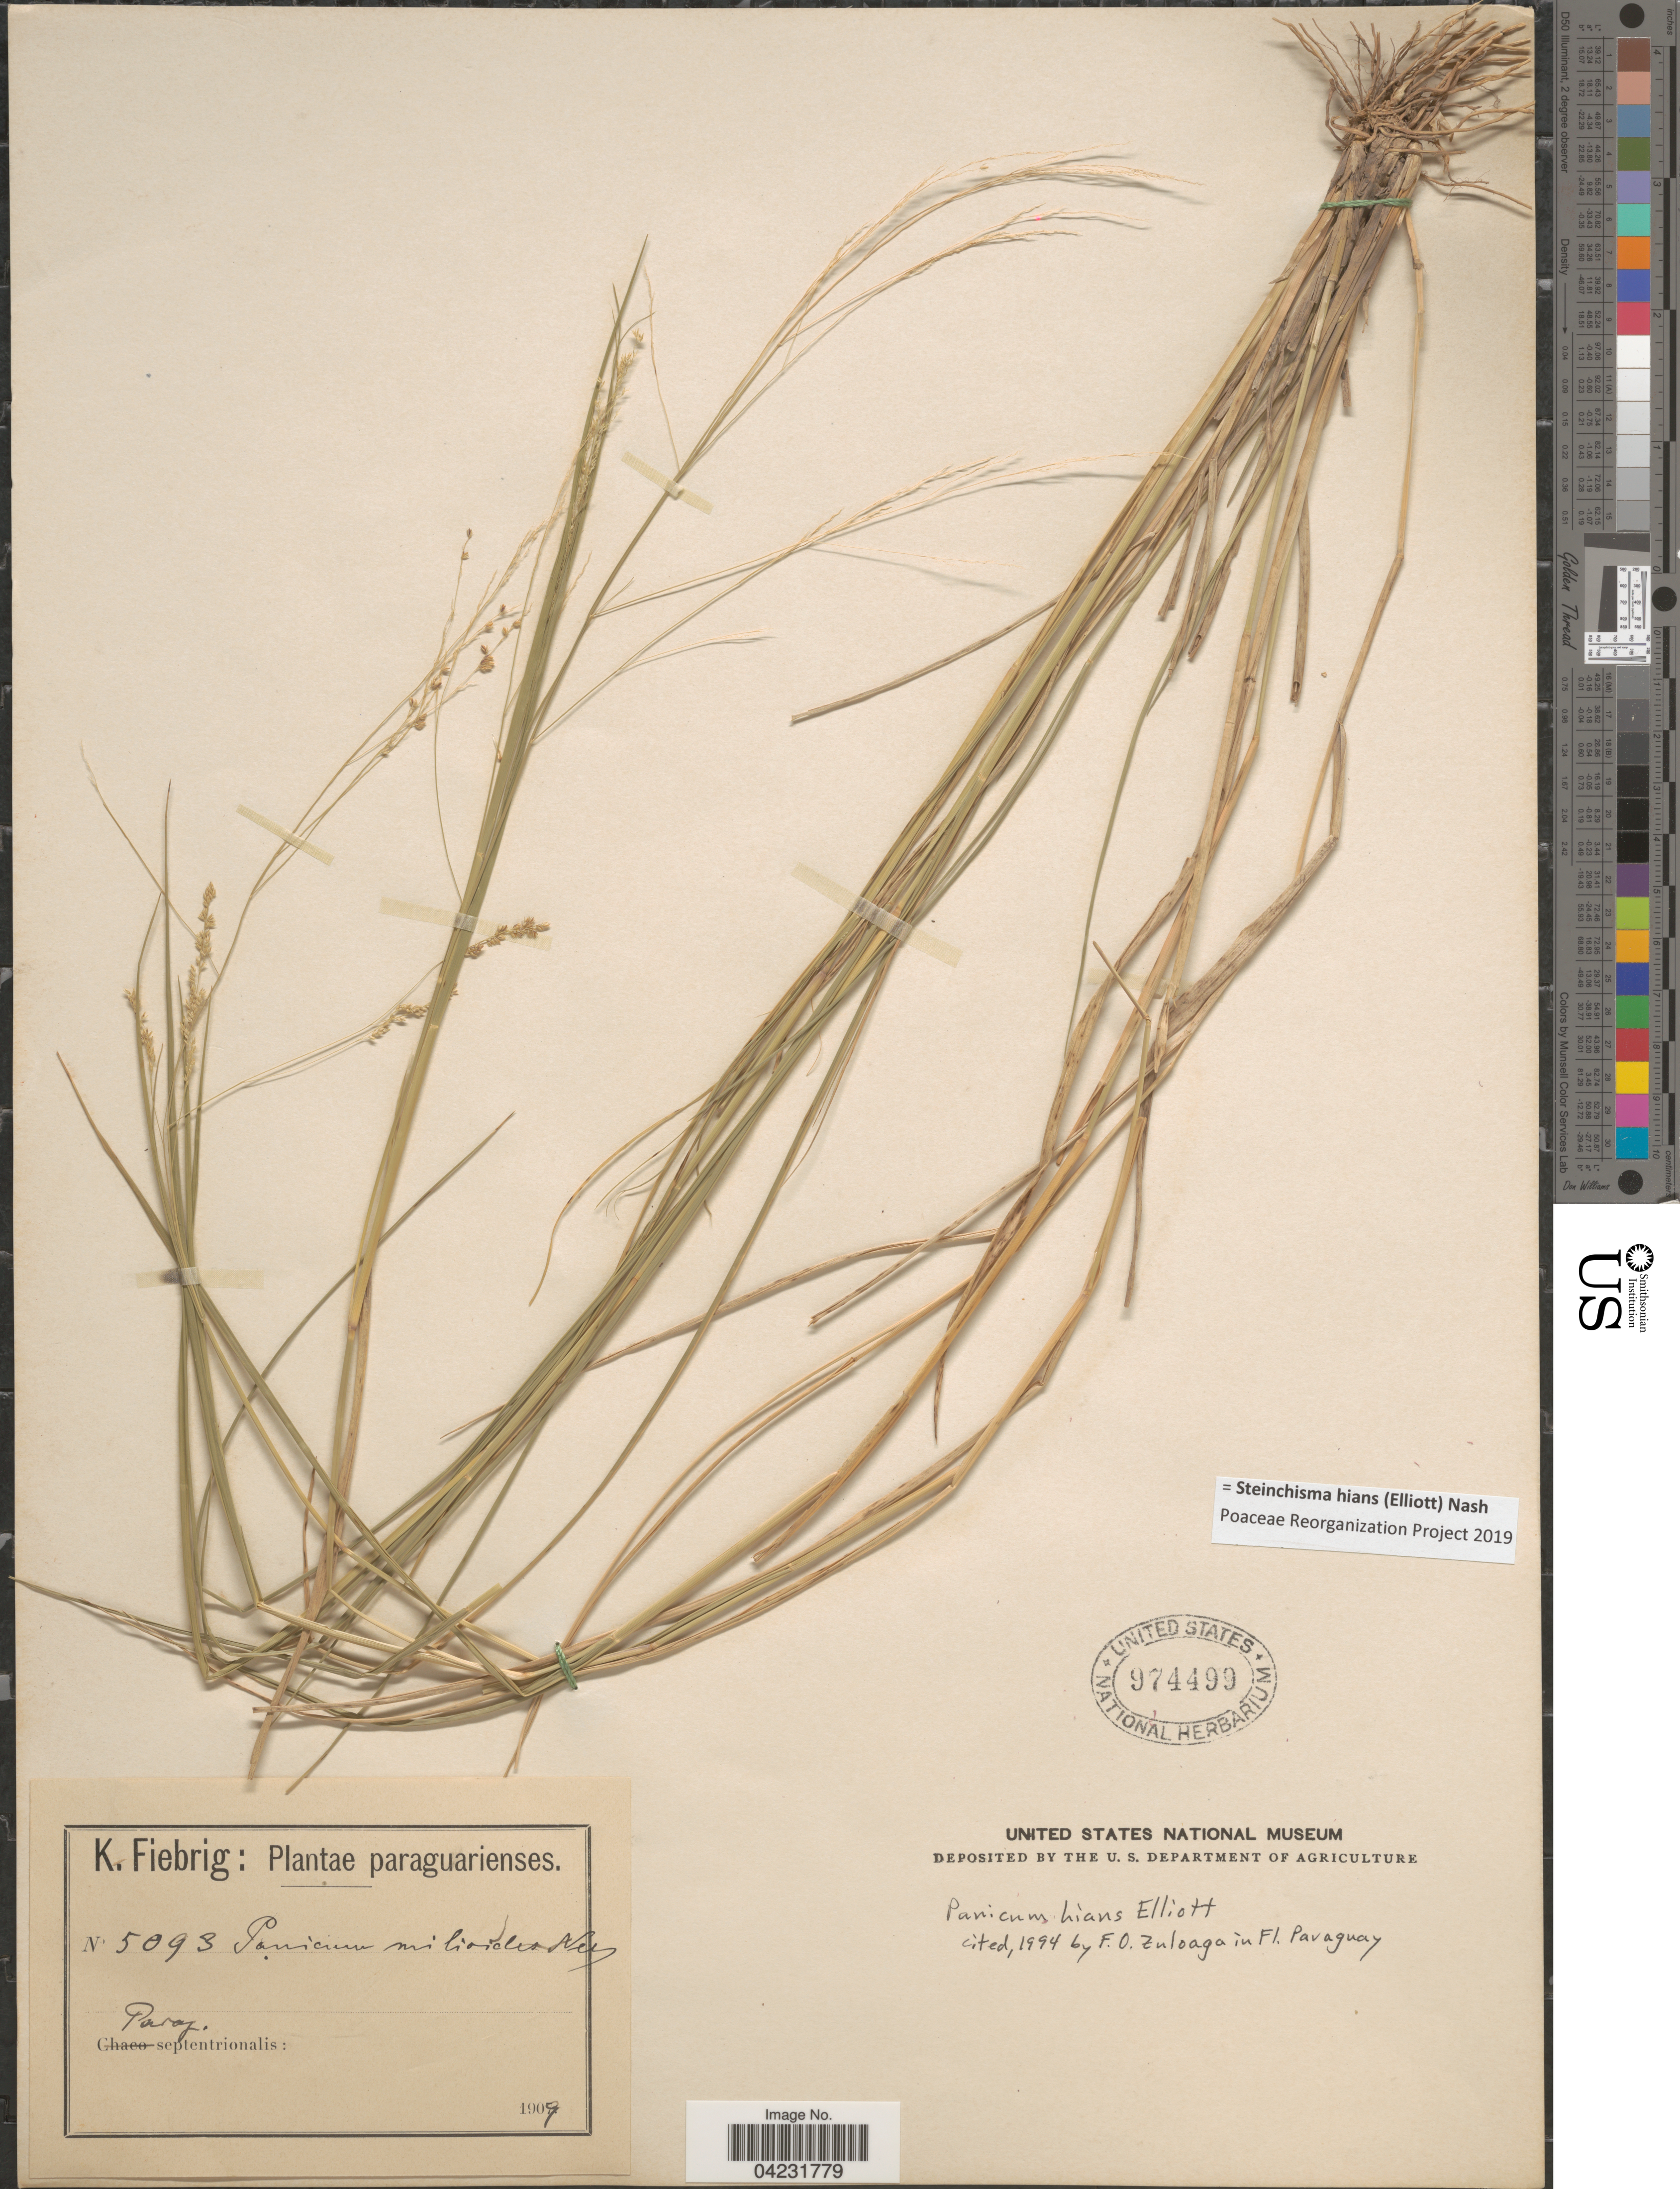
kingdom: Plantae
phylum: Tracheophyta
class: Liliopsida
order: Poales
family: Poaceae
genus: Steinchisma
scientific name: Steinchisma hians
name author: (Elliott) Nash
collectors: K. Fiebrig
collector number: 5093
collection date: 1909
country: Paraguay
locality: Parag. septentrionalis.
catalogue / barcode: US 974499